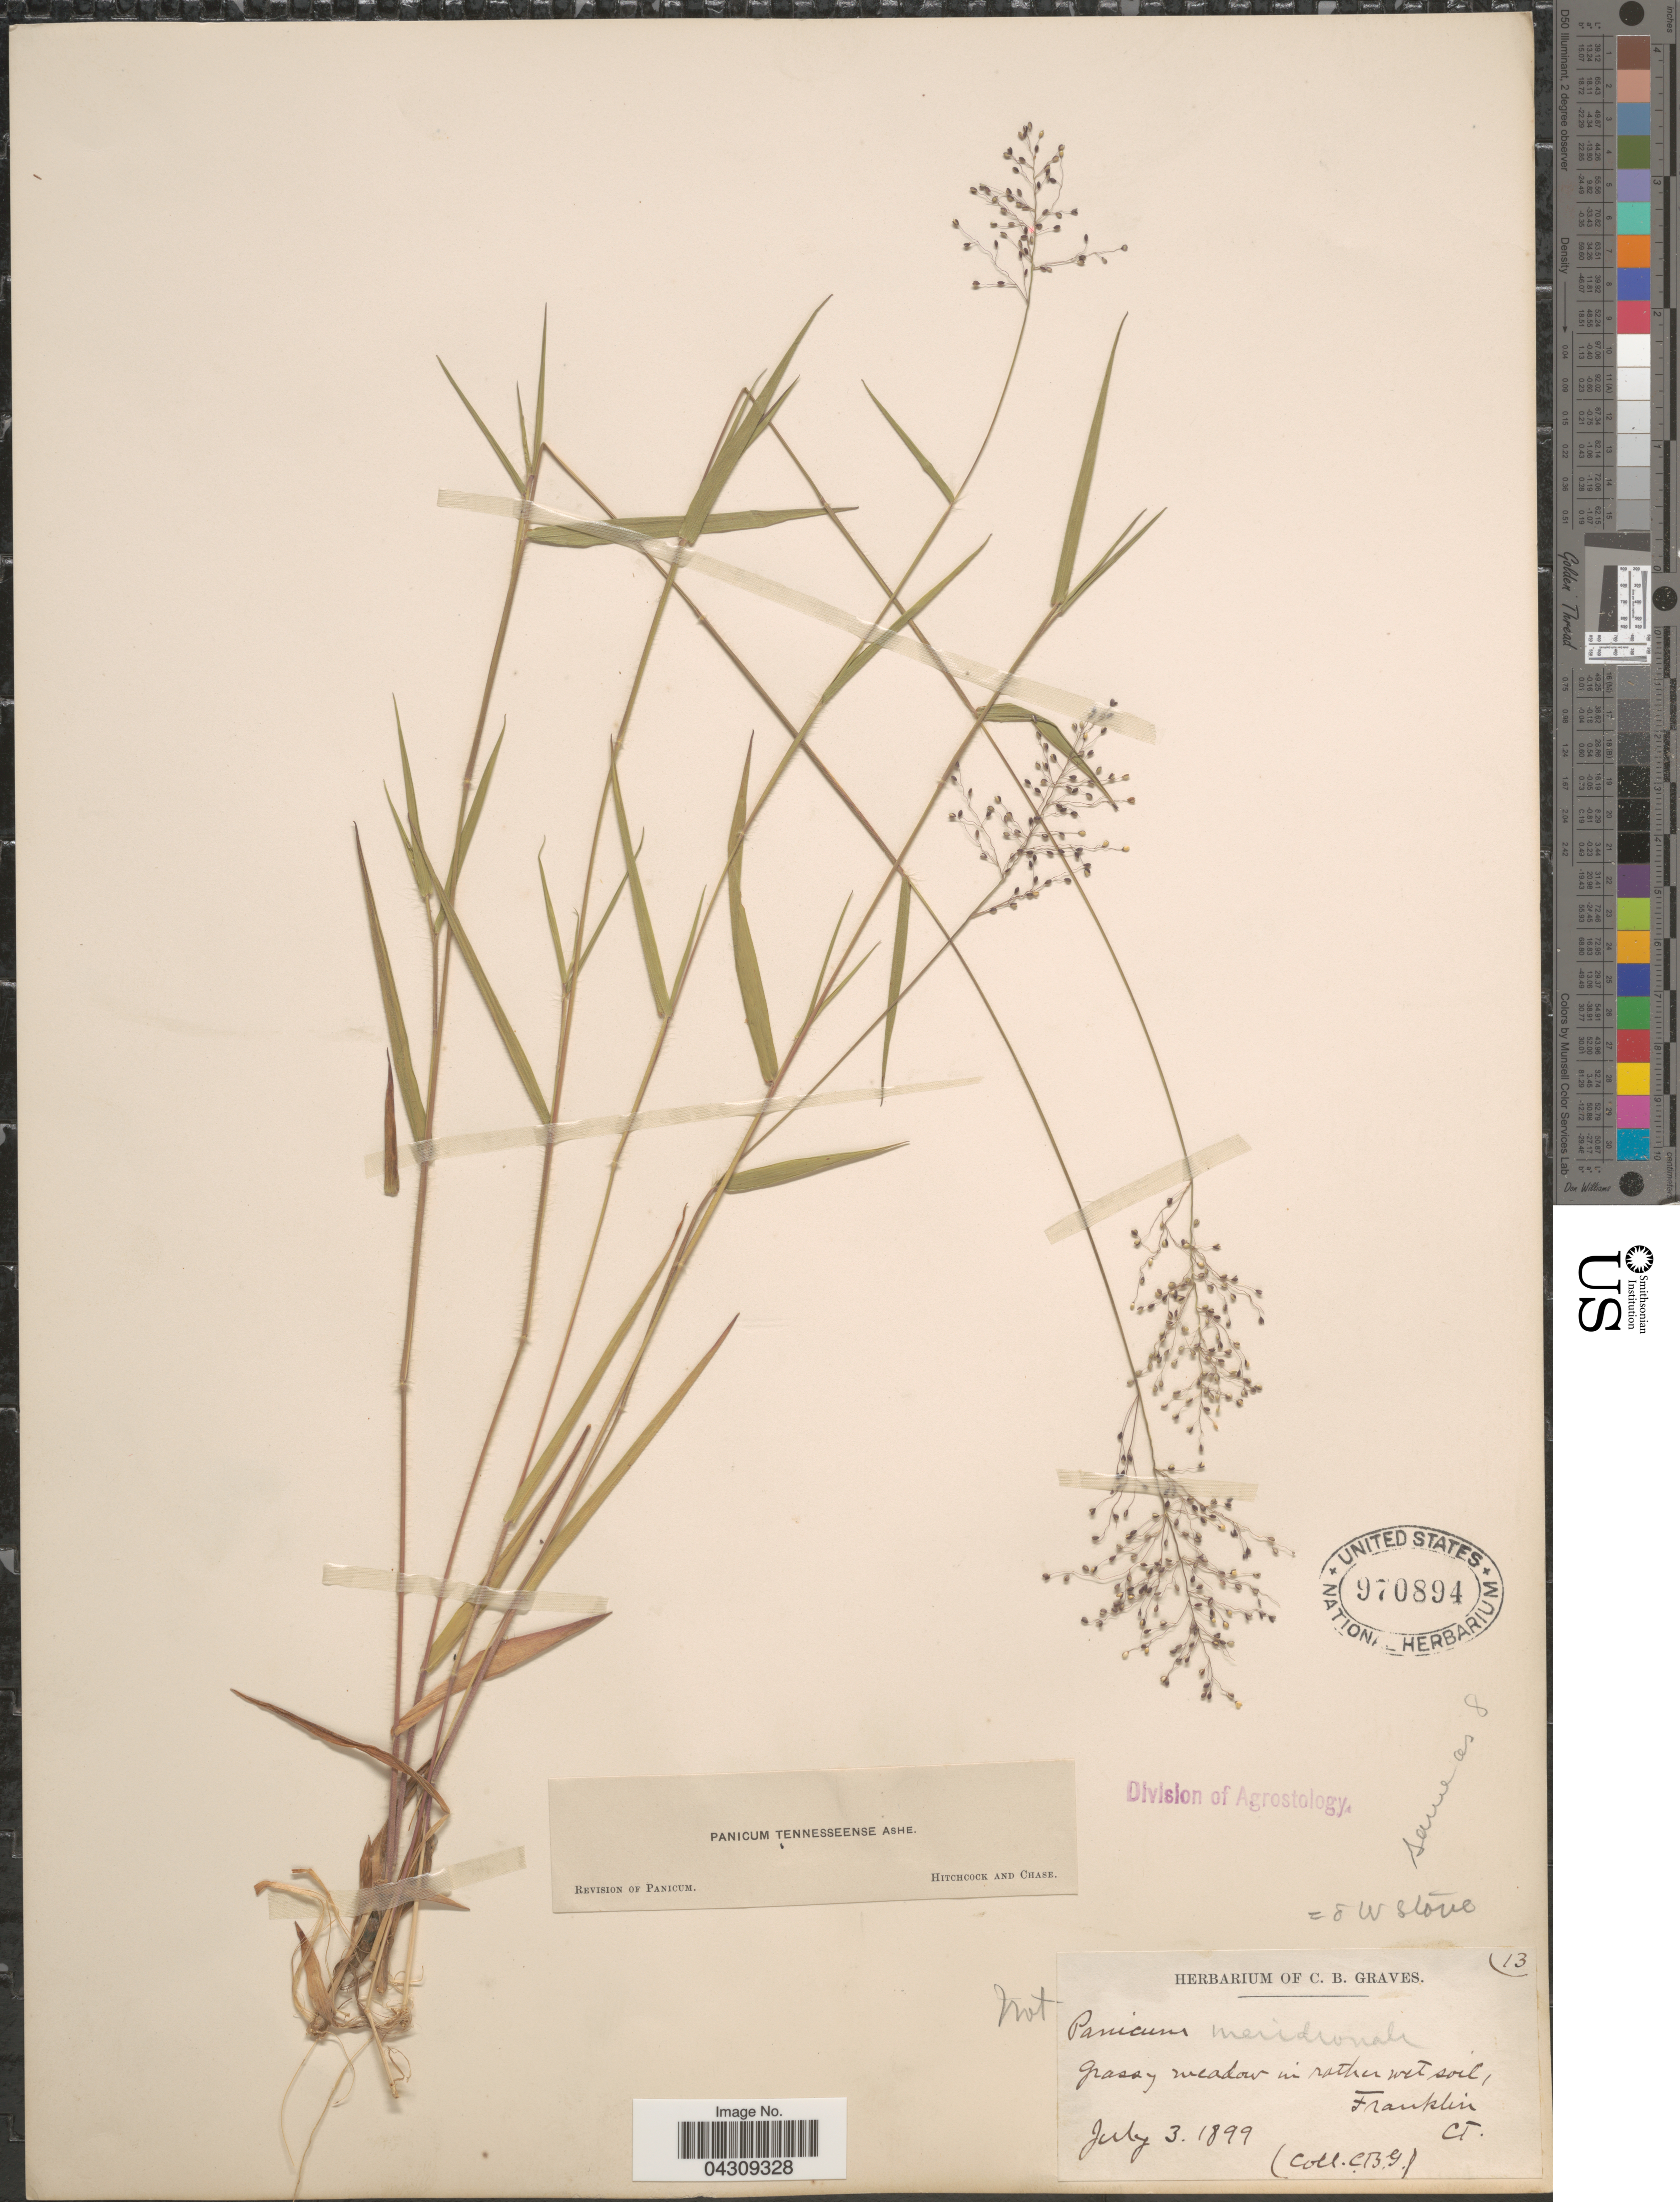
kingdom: Plantae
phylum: Tracheophyta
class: Liliopsida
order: Poales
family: Poaceae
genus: Dichanthelium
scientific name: Dichanthelium acuminatum var. acuminatum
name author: (Sw.) Gould & C.A. Clark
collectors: C. Graves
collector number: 13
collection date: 1899-07-03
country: United States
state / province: Connecticut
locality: Grassy meadow in rather wet soil, Franklin.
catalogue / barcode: US 970894